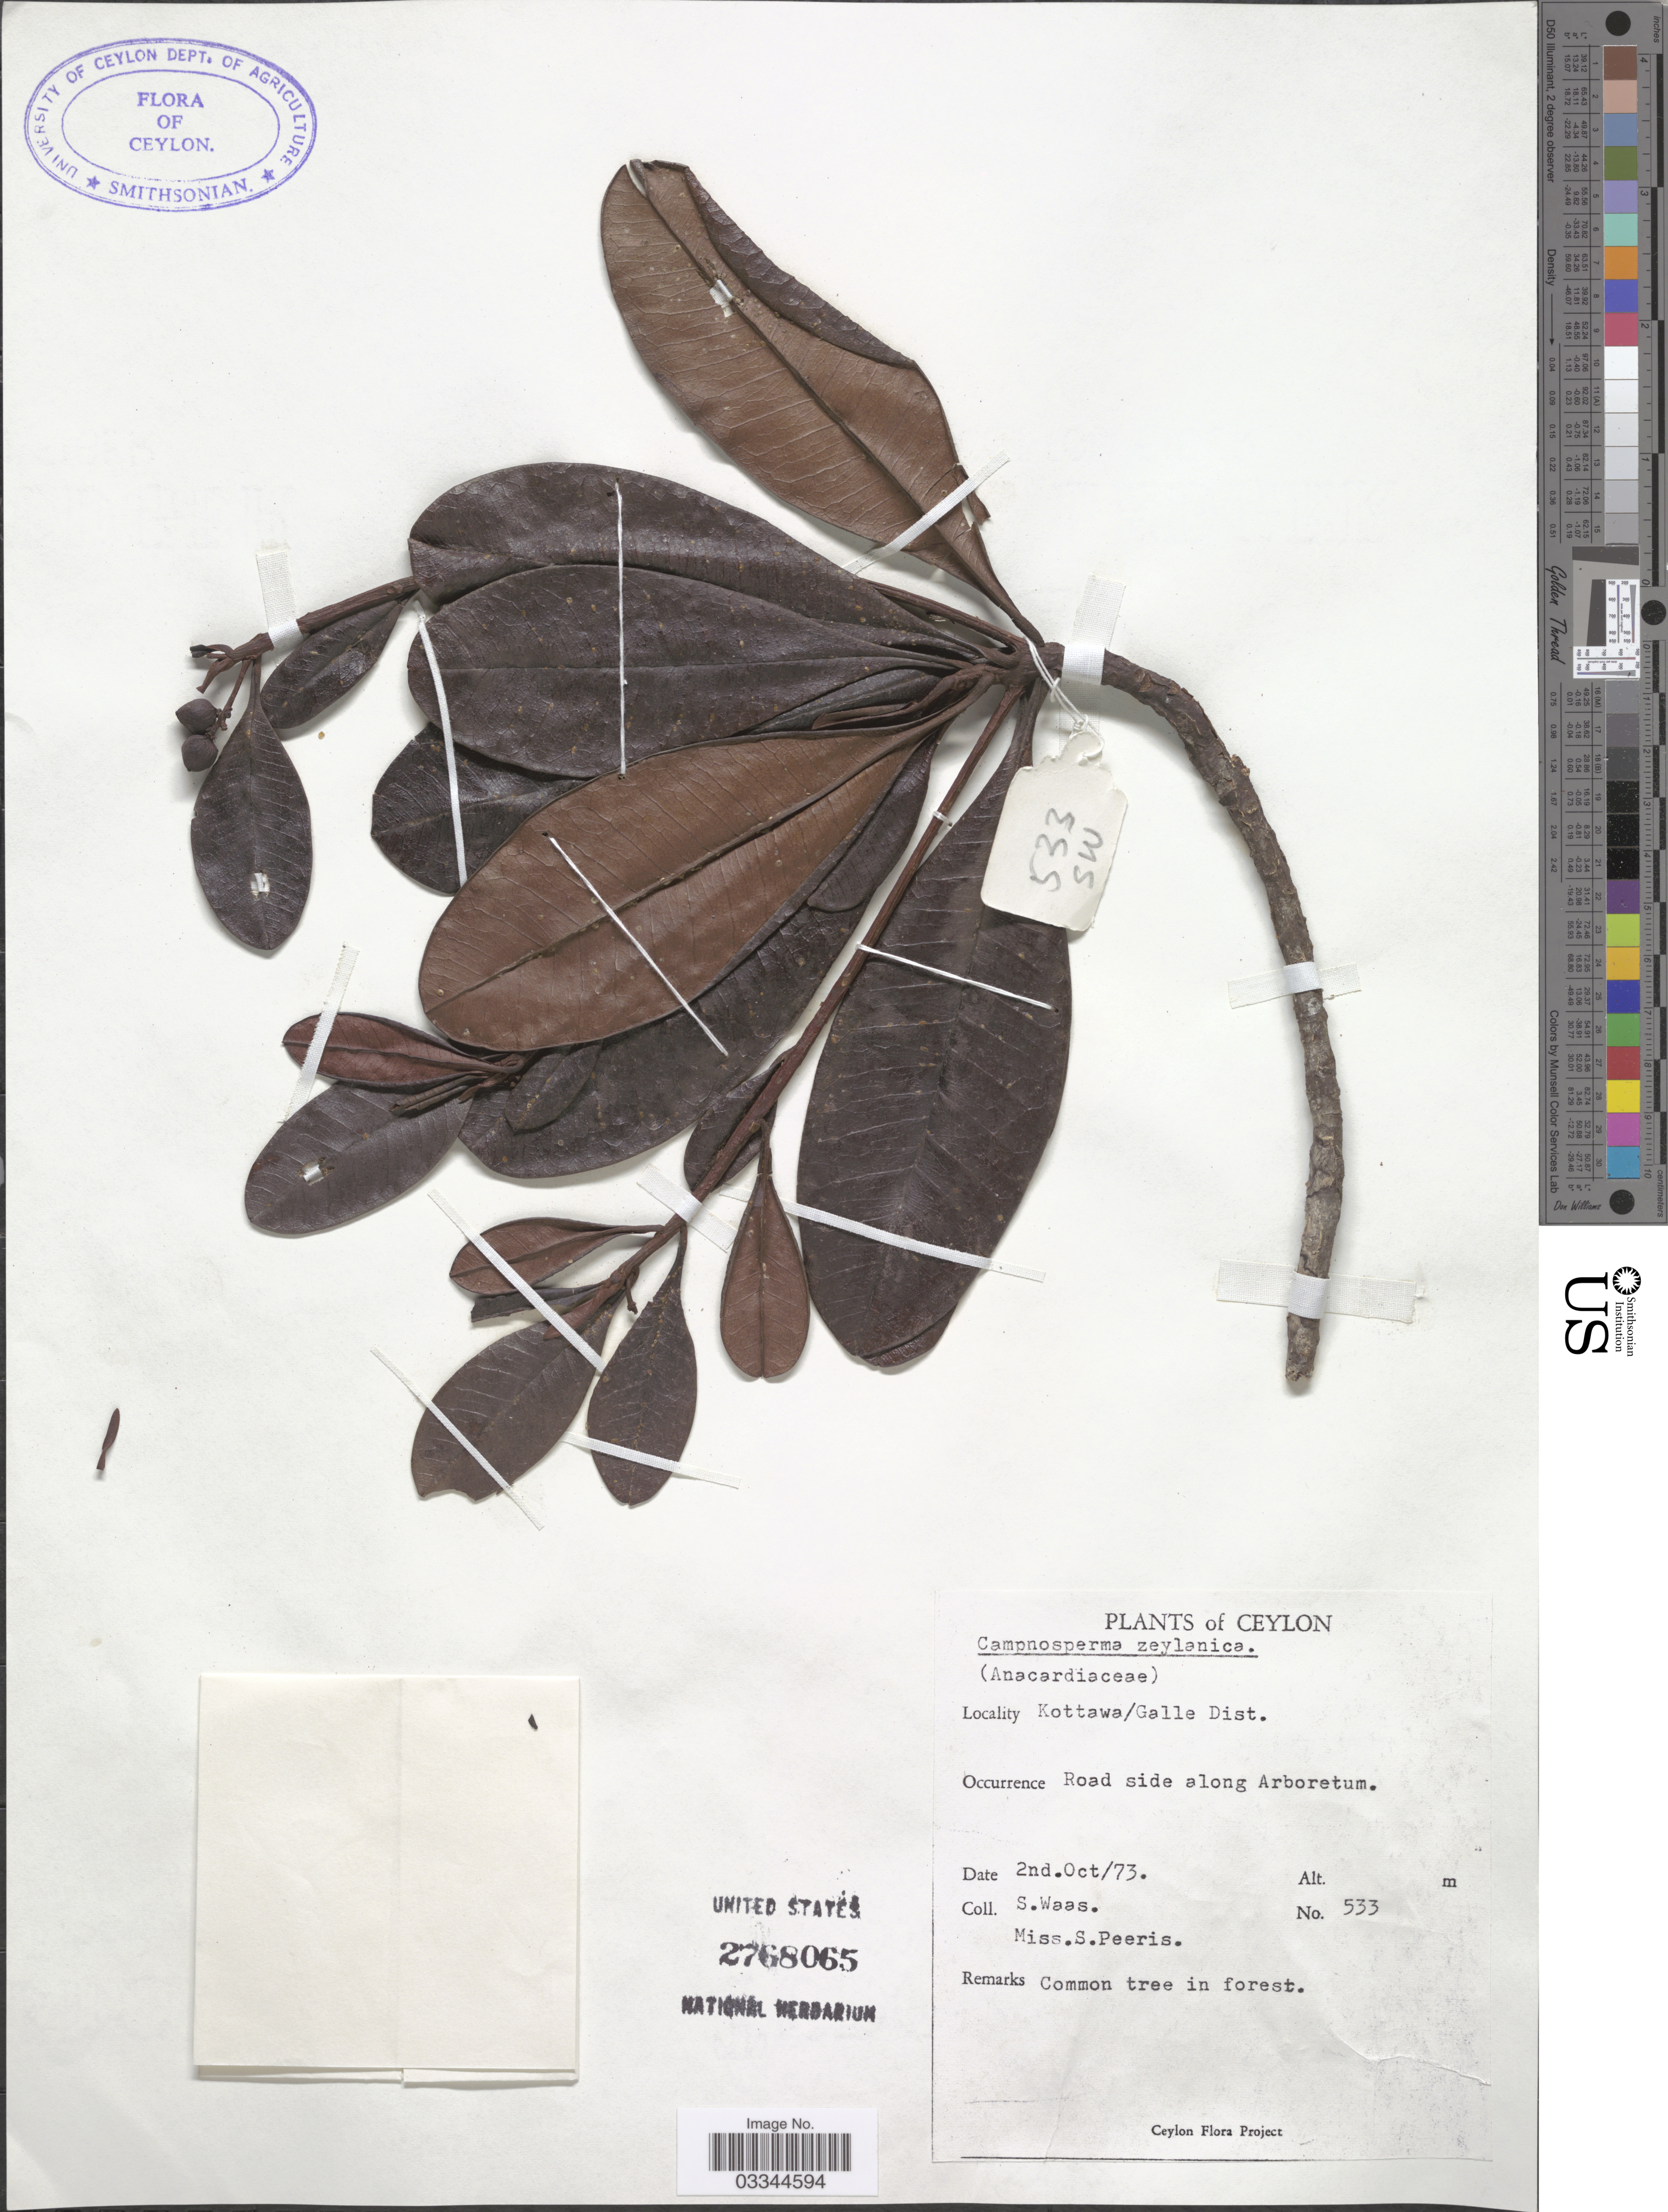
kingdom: Plantae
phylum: Tracheophyta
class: Magnoliopsida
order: Sapindales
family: Anacardiaceae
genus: Campnosperma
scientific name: Campnosperma zeylanicum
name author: Thwaites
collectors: S. Waas & S. Peeris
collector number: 533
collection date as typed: Transcribed d/m/y: 2/10/73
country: Sri Lanka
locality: Ceylon. Kottawa/Galle Dist. Road side along Arboretum.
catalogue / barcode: US 2768065